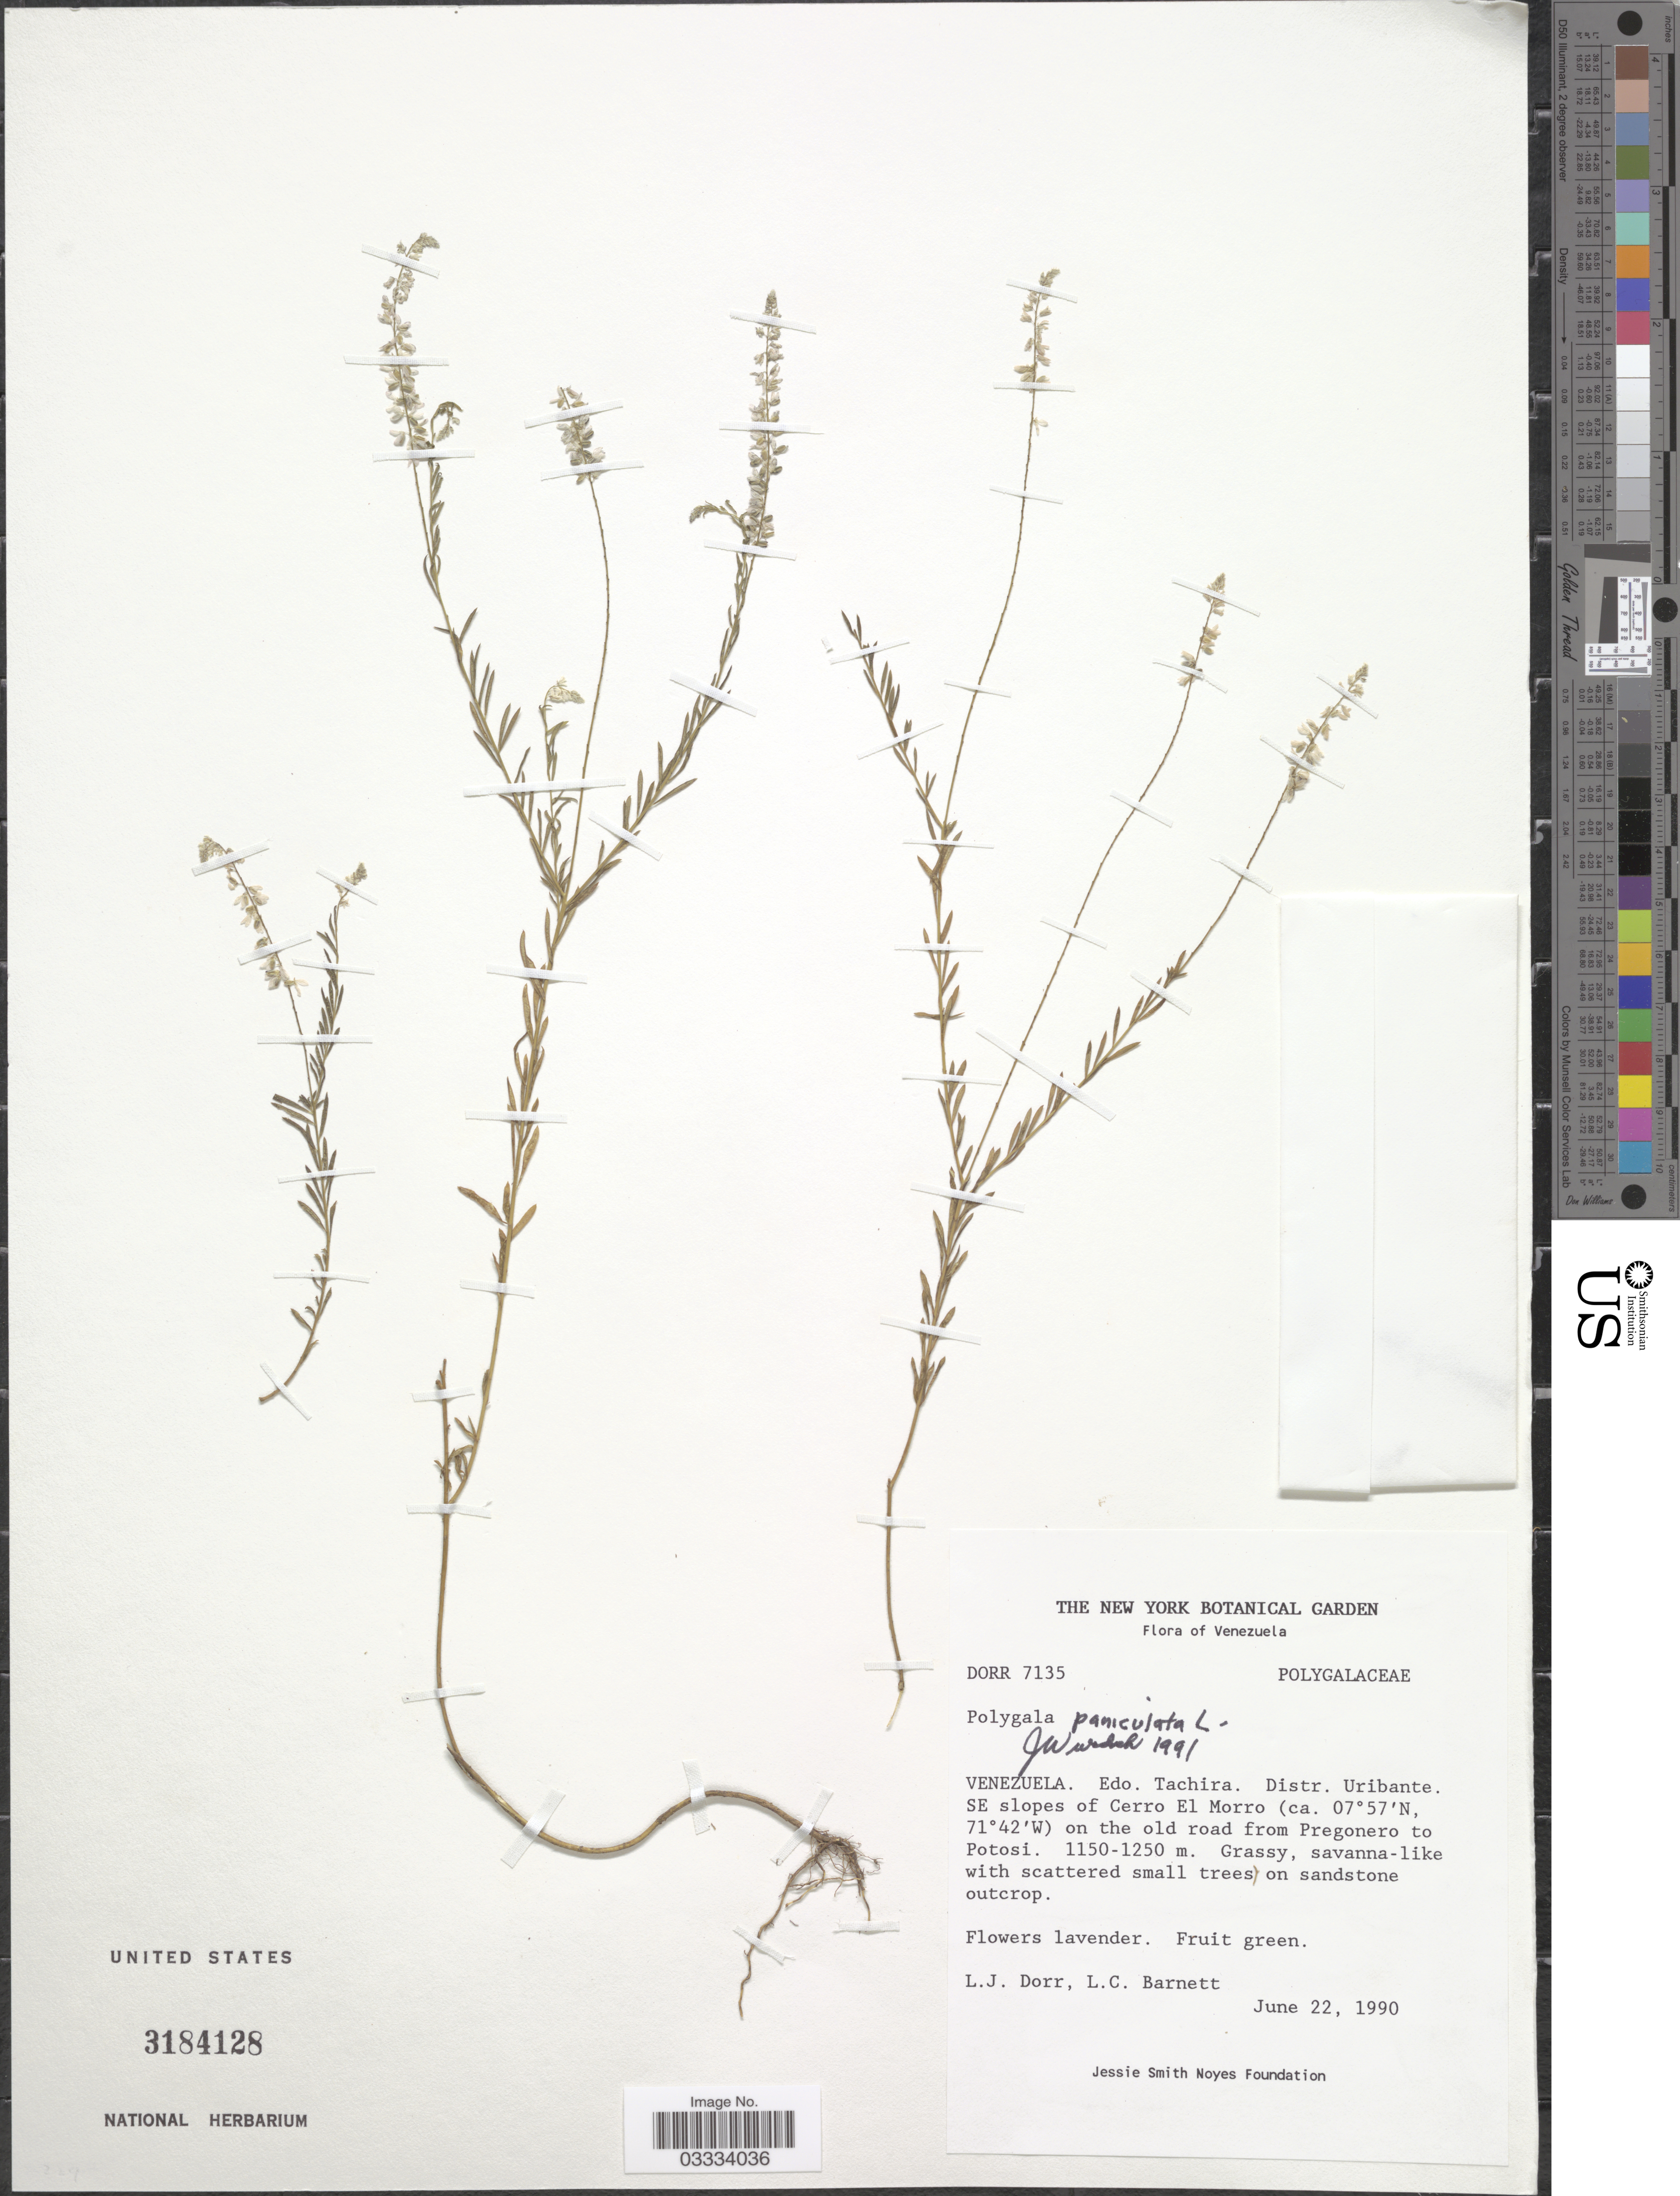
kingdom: Plantae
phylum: Tracheophyta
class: Magnoliopsida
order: Fabales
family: Polygalaceae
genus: Polygala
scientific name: Polygala paniculata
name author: L.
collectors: L. J. Dorr & L. C. Barnett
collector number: DORR 7135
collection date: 1990-06-22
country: Venezuela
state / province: Táchira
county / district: Uribante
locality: SE slopes of Cerro El Morro on the old road from Pregonero to Potosi.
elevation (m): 1150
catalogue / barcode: US 3184128